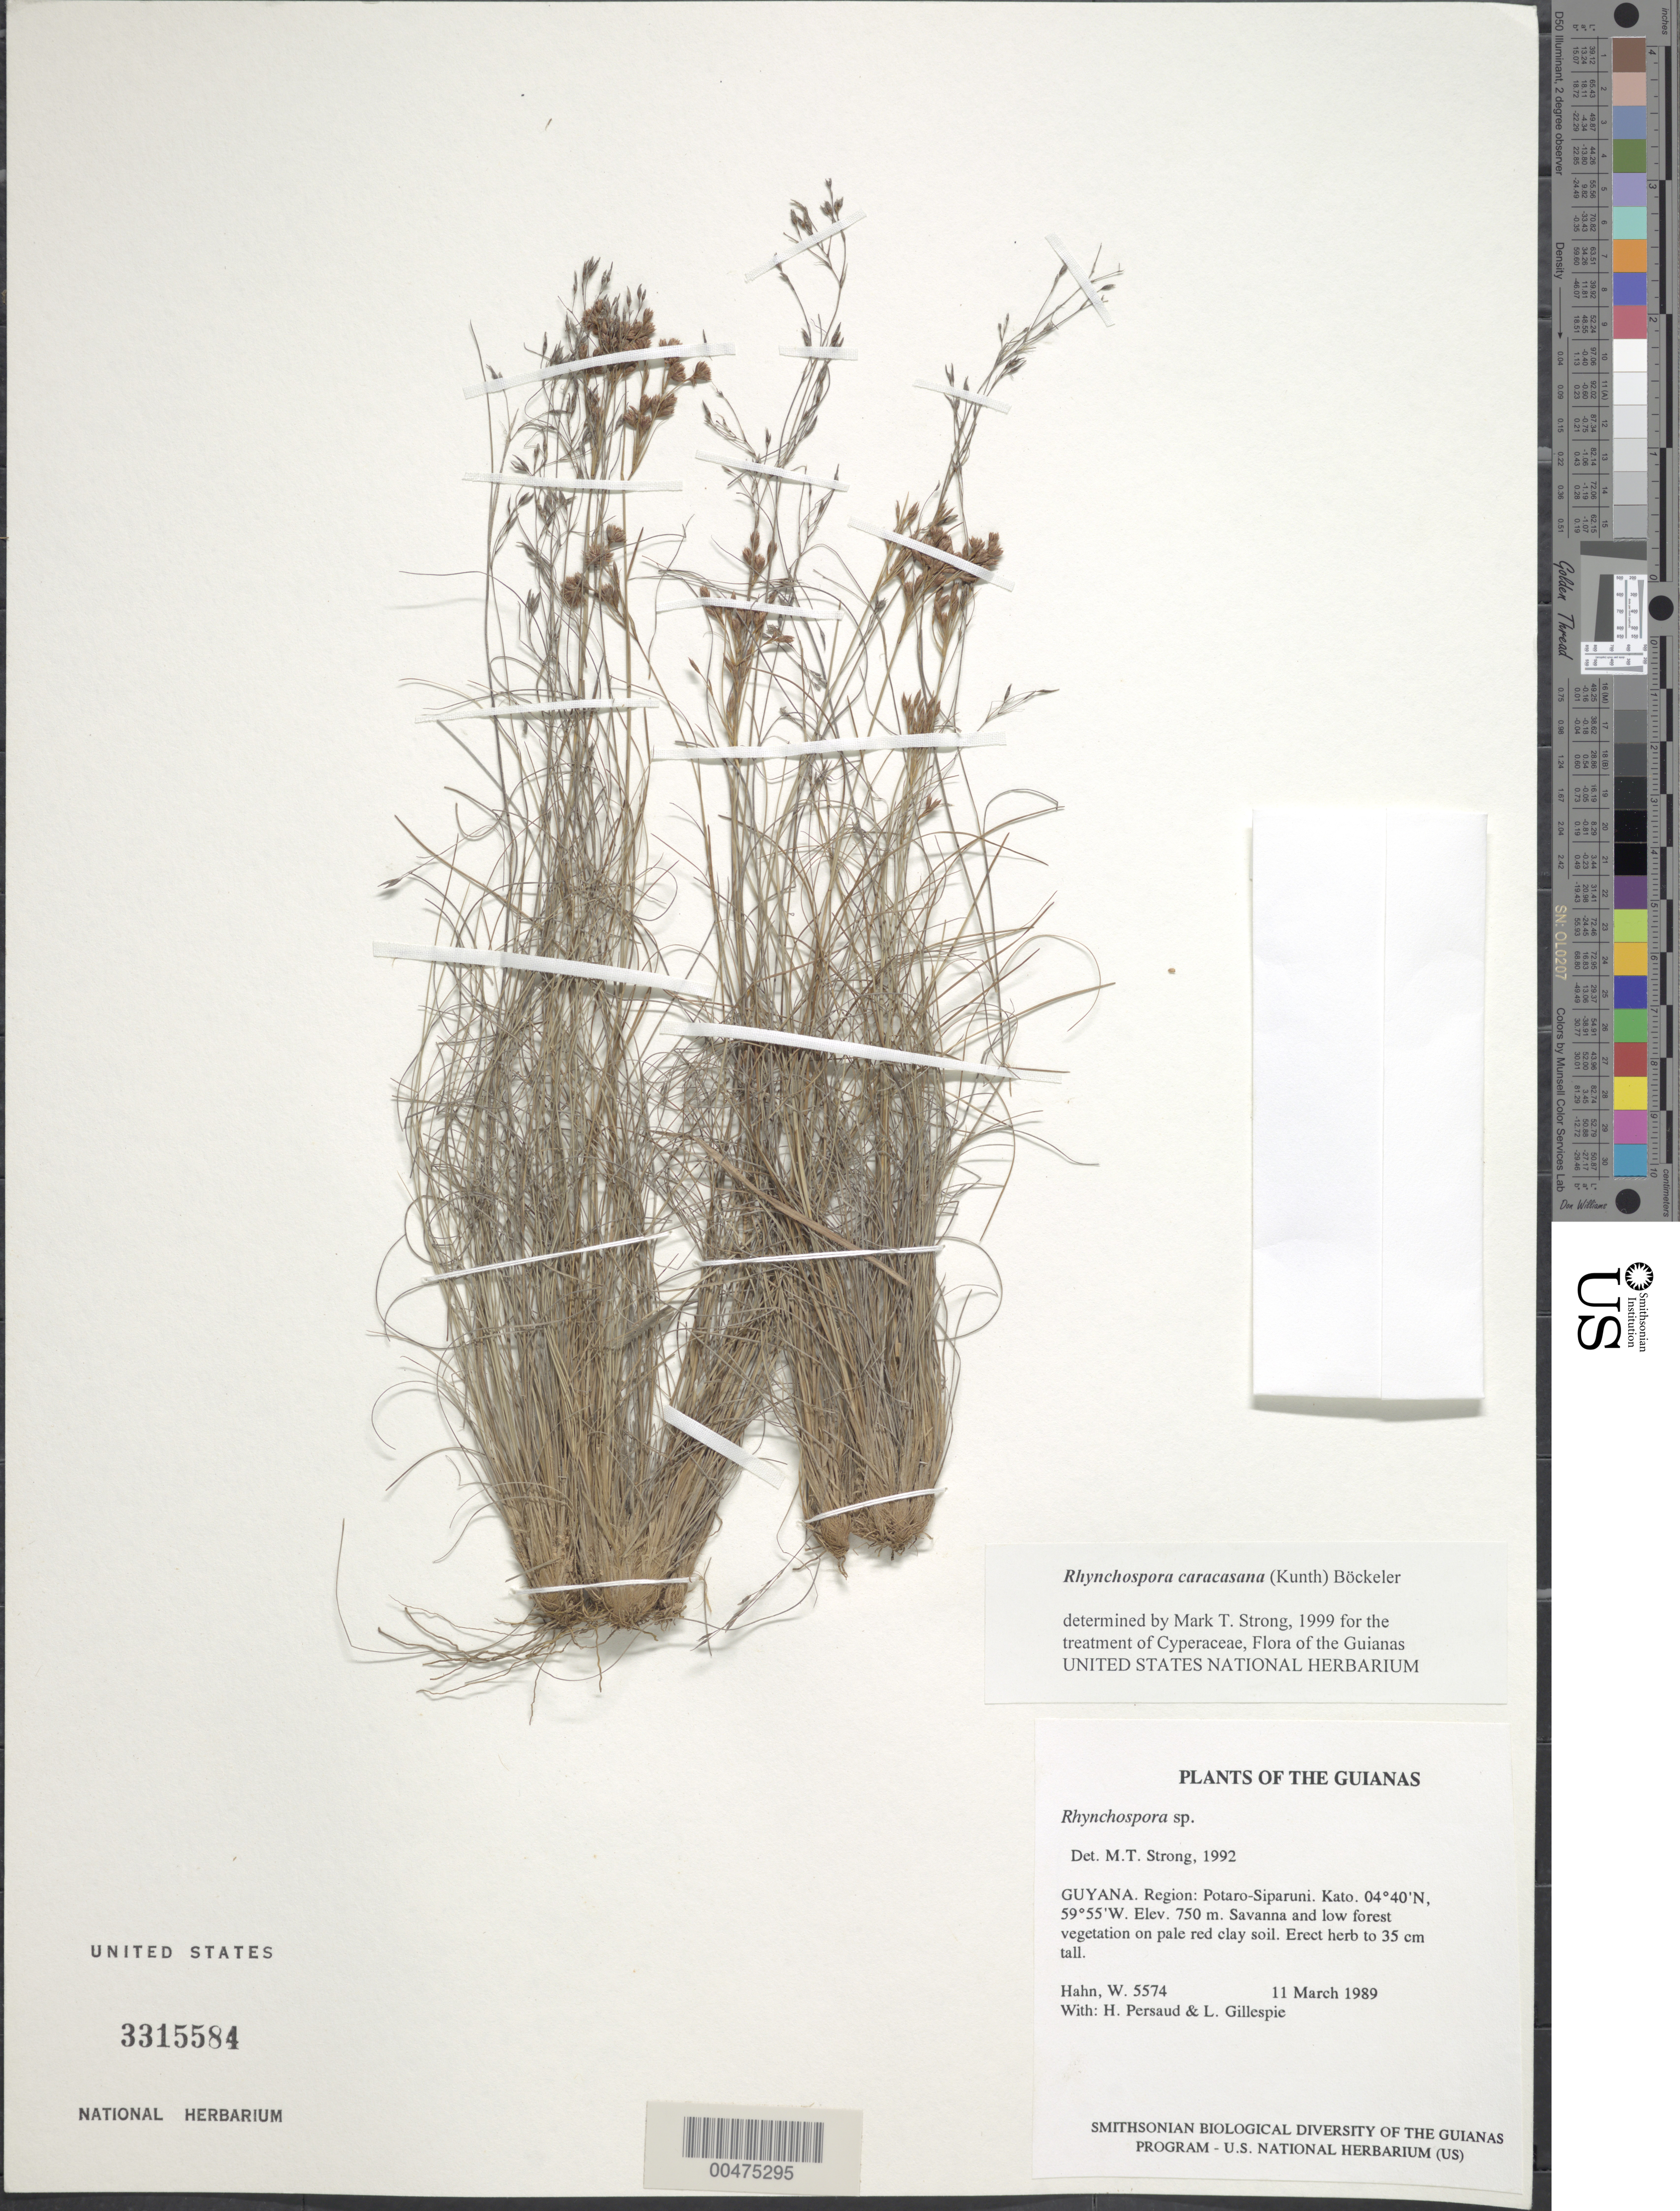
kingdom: Plantae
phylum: Tracheophyta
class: Liliopsida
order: Poales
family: Cyperaceae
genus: Rhynchospora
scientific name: Rhynchospora caracasana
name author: (Kunth) Boeckeler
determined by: Strong, M. T., (US), Smithsonian Institution - National Museum of Natural History (UNITED STATES)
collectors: W. Hahn, H. Persaud & L. J. Gillespie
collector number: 5574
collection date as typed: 11 March 1989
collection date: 1989-03-11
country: Guyana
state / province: Potaro-Siparuni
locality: Kato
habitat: Savanna and low forest vegetation on pale red clay soil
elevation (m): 750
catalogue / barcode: US 3315584